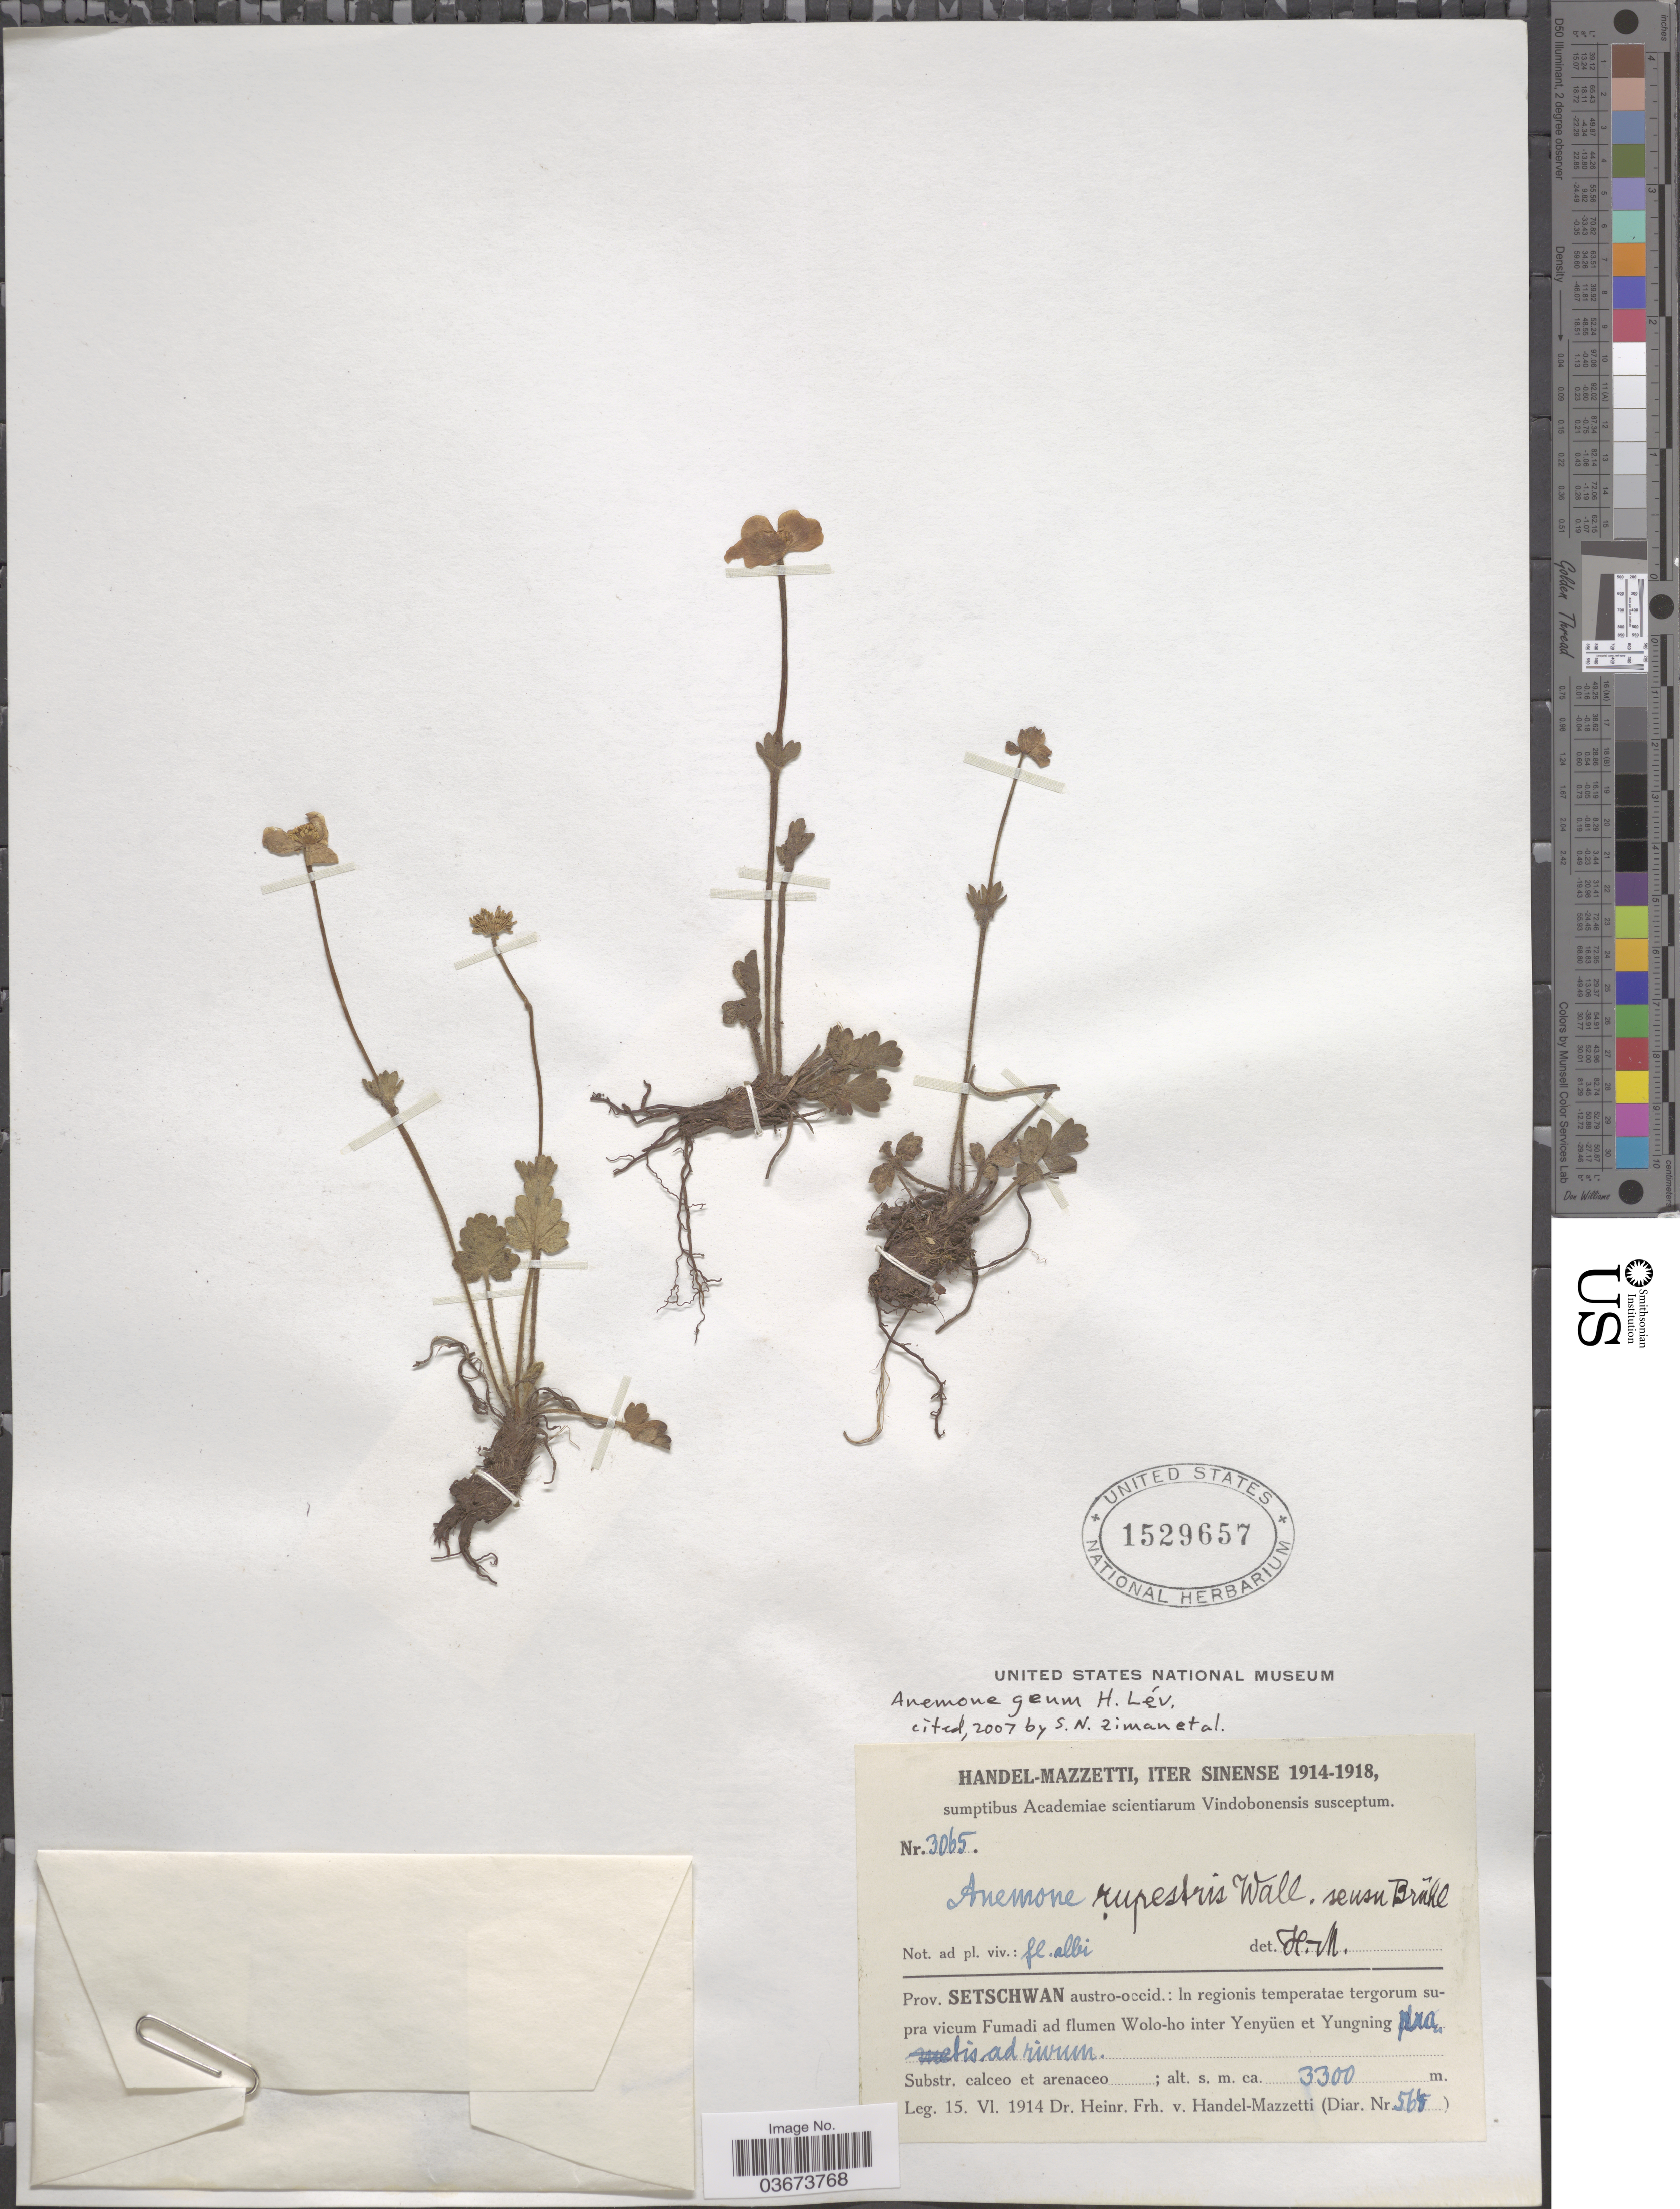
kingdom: Plantae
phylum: Tracheophyta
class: Magnoliopsida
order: Ranunculales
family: Ranunculaceae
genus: Anemone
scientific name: Anemone geum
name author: H. Lév.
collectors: H. Handel-Mazzetti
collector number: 3065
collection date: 1914-06-15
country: China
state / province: Sichuan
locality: Sinense. Prov. Setschwan austro-occid.: In regionis temperatae tergorum supra vicum Fumadi ad flumen Wolo-ho inter Yenyüen et Yungning.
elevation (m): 3300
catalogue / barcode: US 1529657